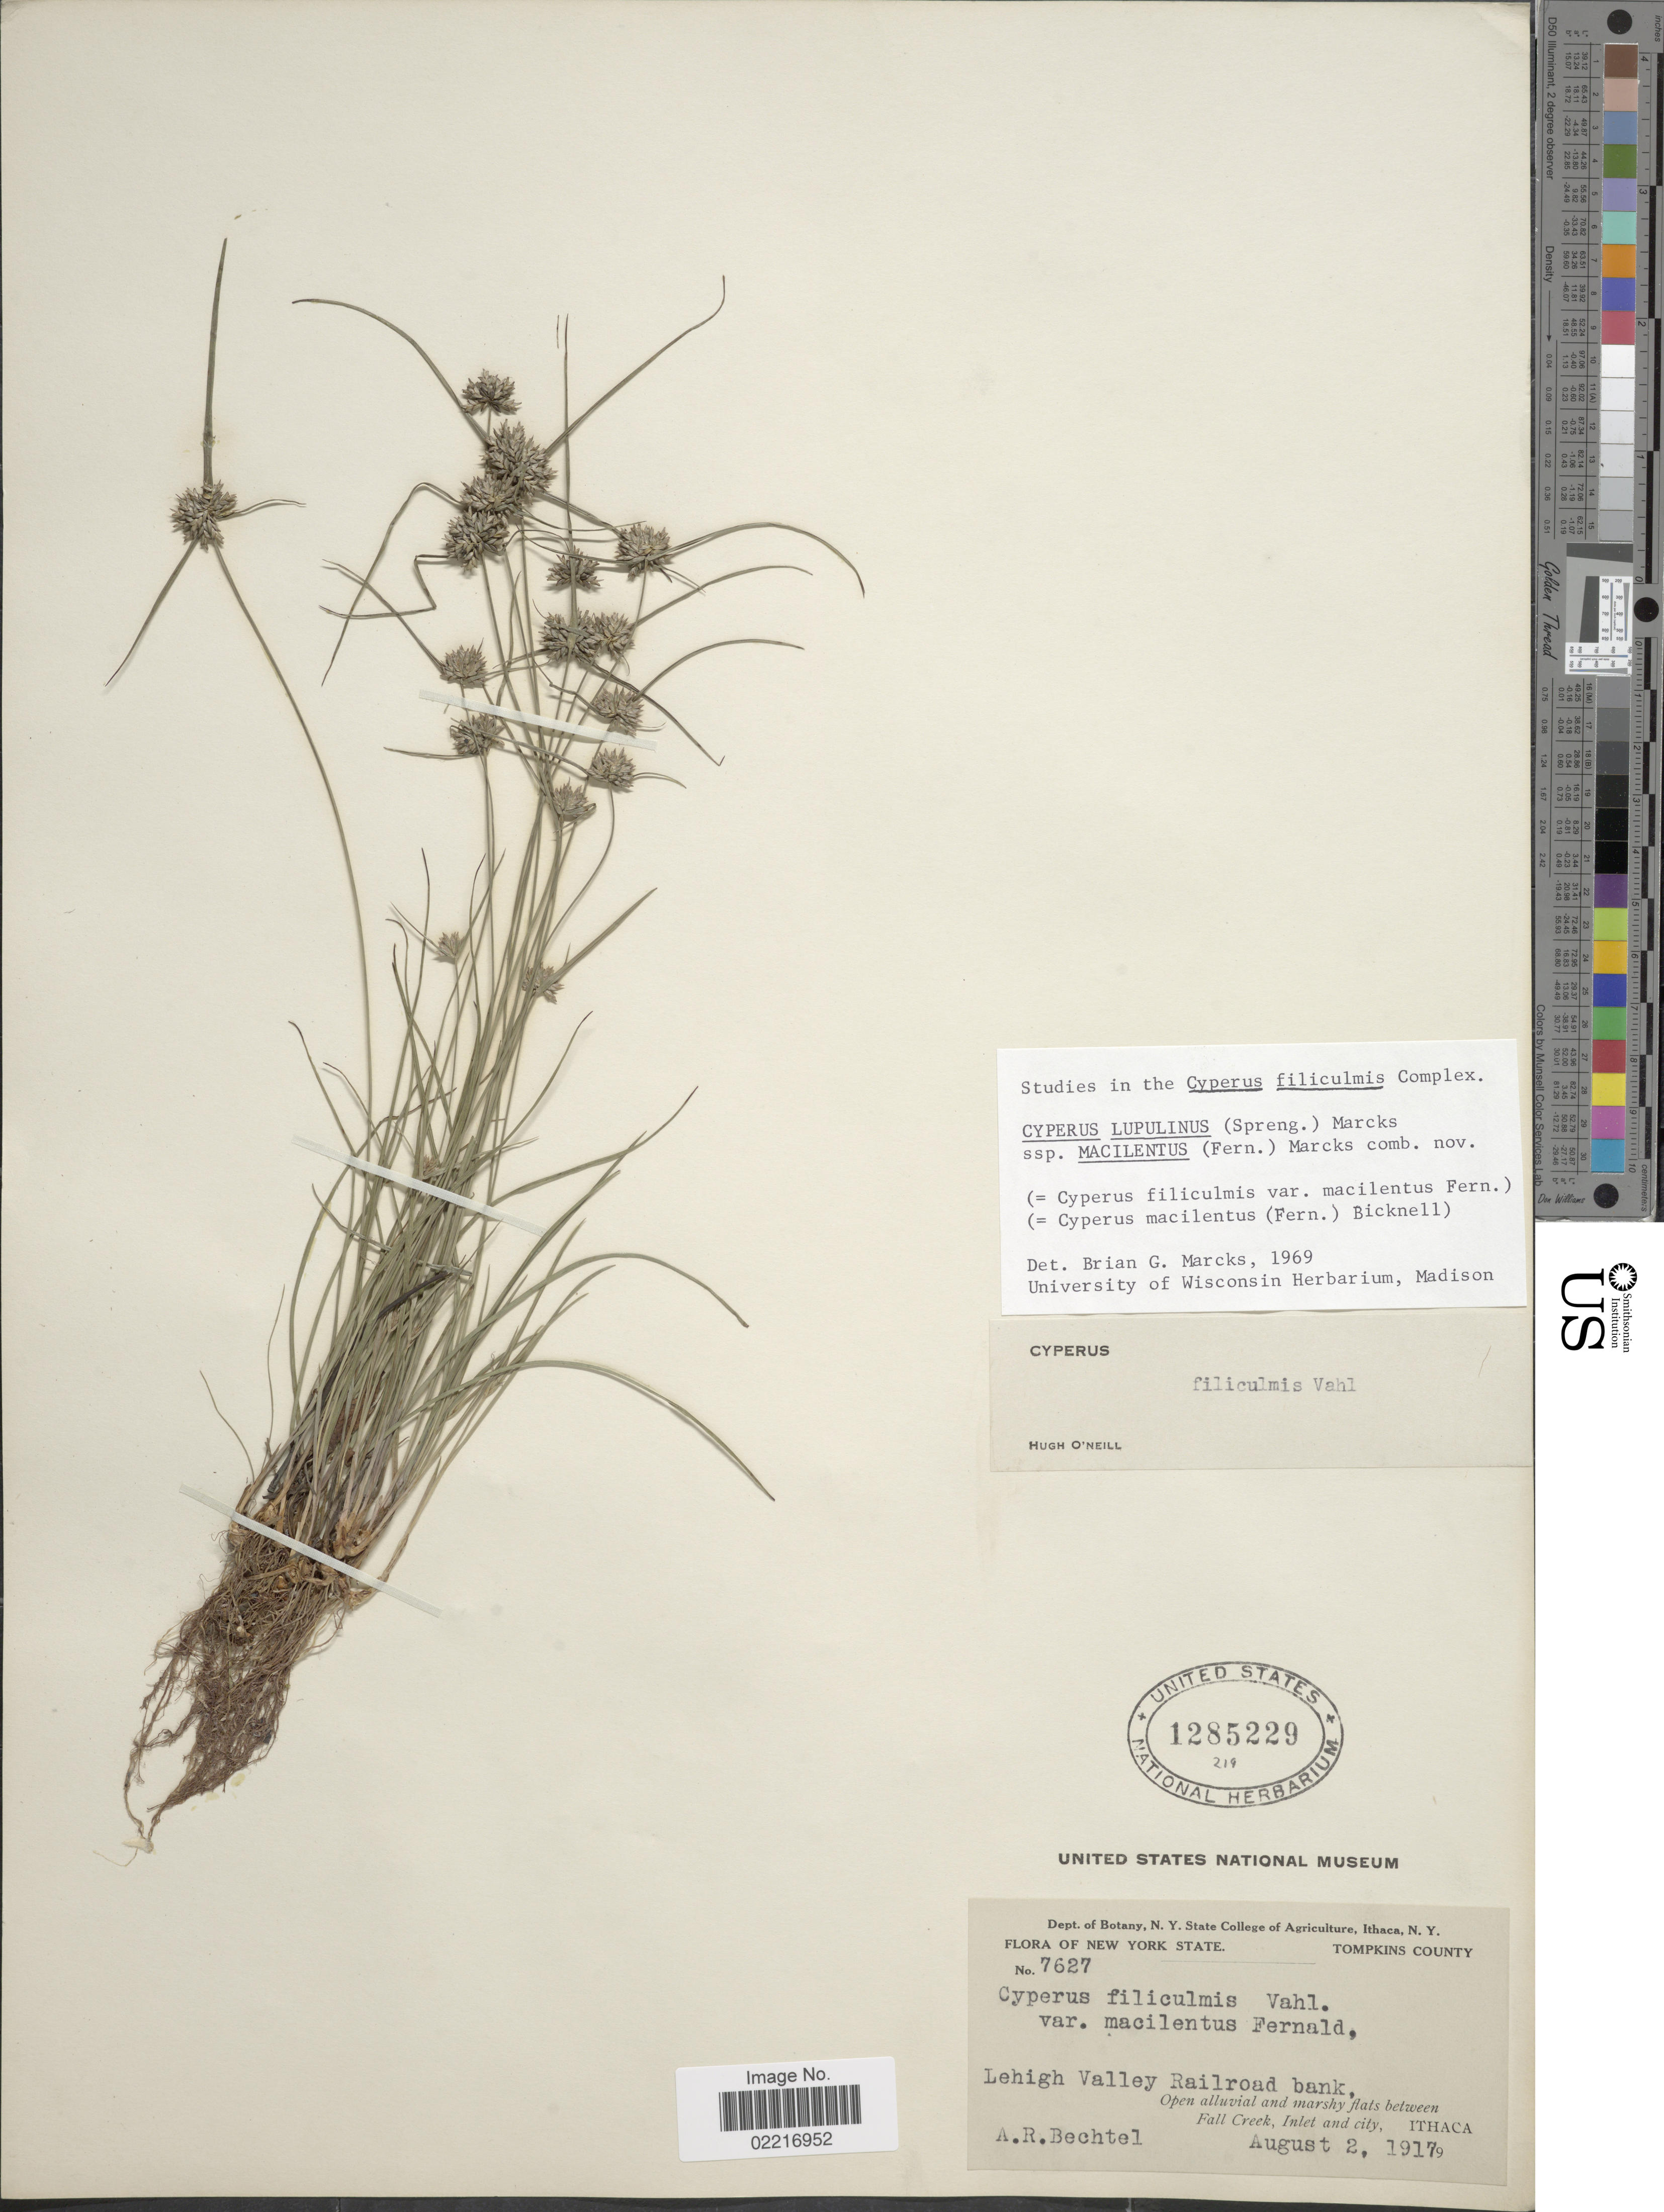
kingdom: Plantae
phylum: Tracheophyta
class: Liliopsida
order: Poales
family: Cyperaceae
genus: Cyperus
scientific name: Cyperus lupulinus subsp. macilentus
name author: (Fernald) Marcks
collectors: A. Bechtel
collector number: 7627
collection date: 1917-08-02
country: United States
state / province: New York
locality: Tompkins County, Lehigh Valley Railroad bank. Open alluvial and marshy flats between Fall Creek, Inlet and City, Ithaca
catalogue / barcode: US 1285229